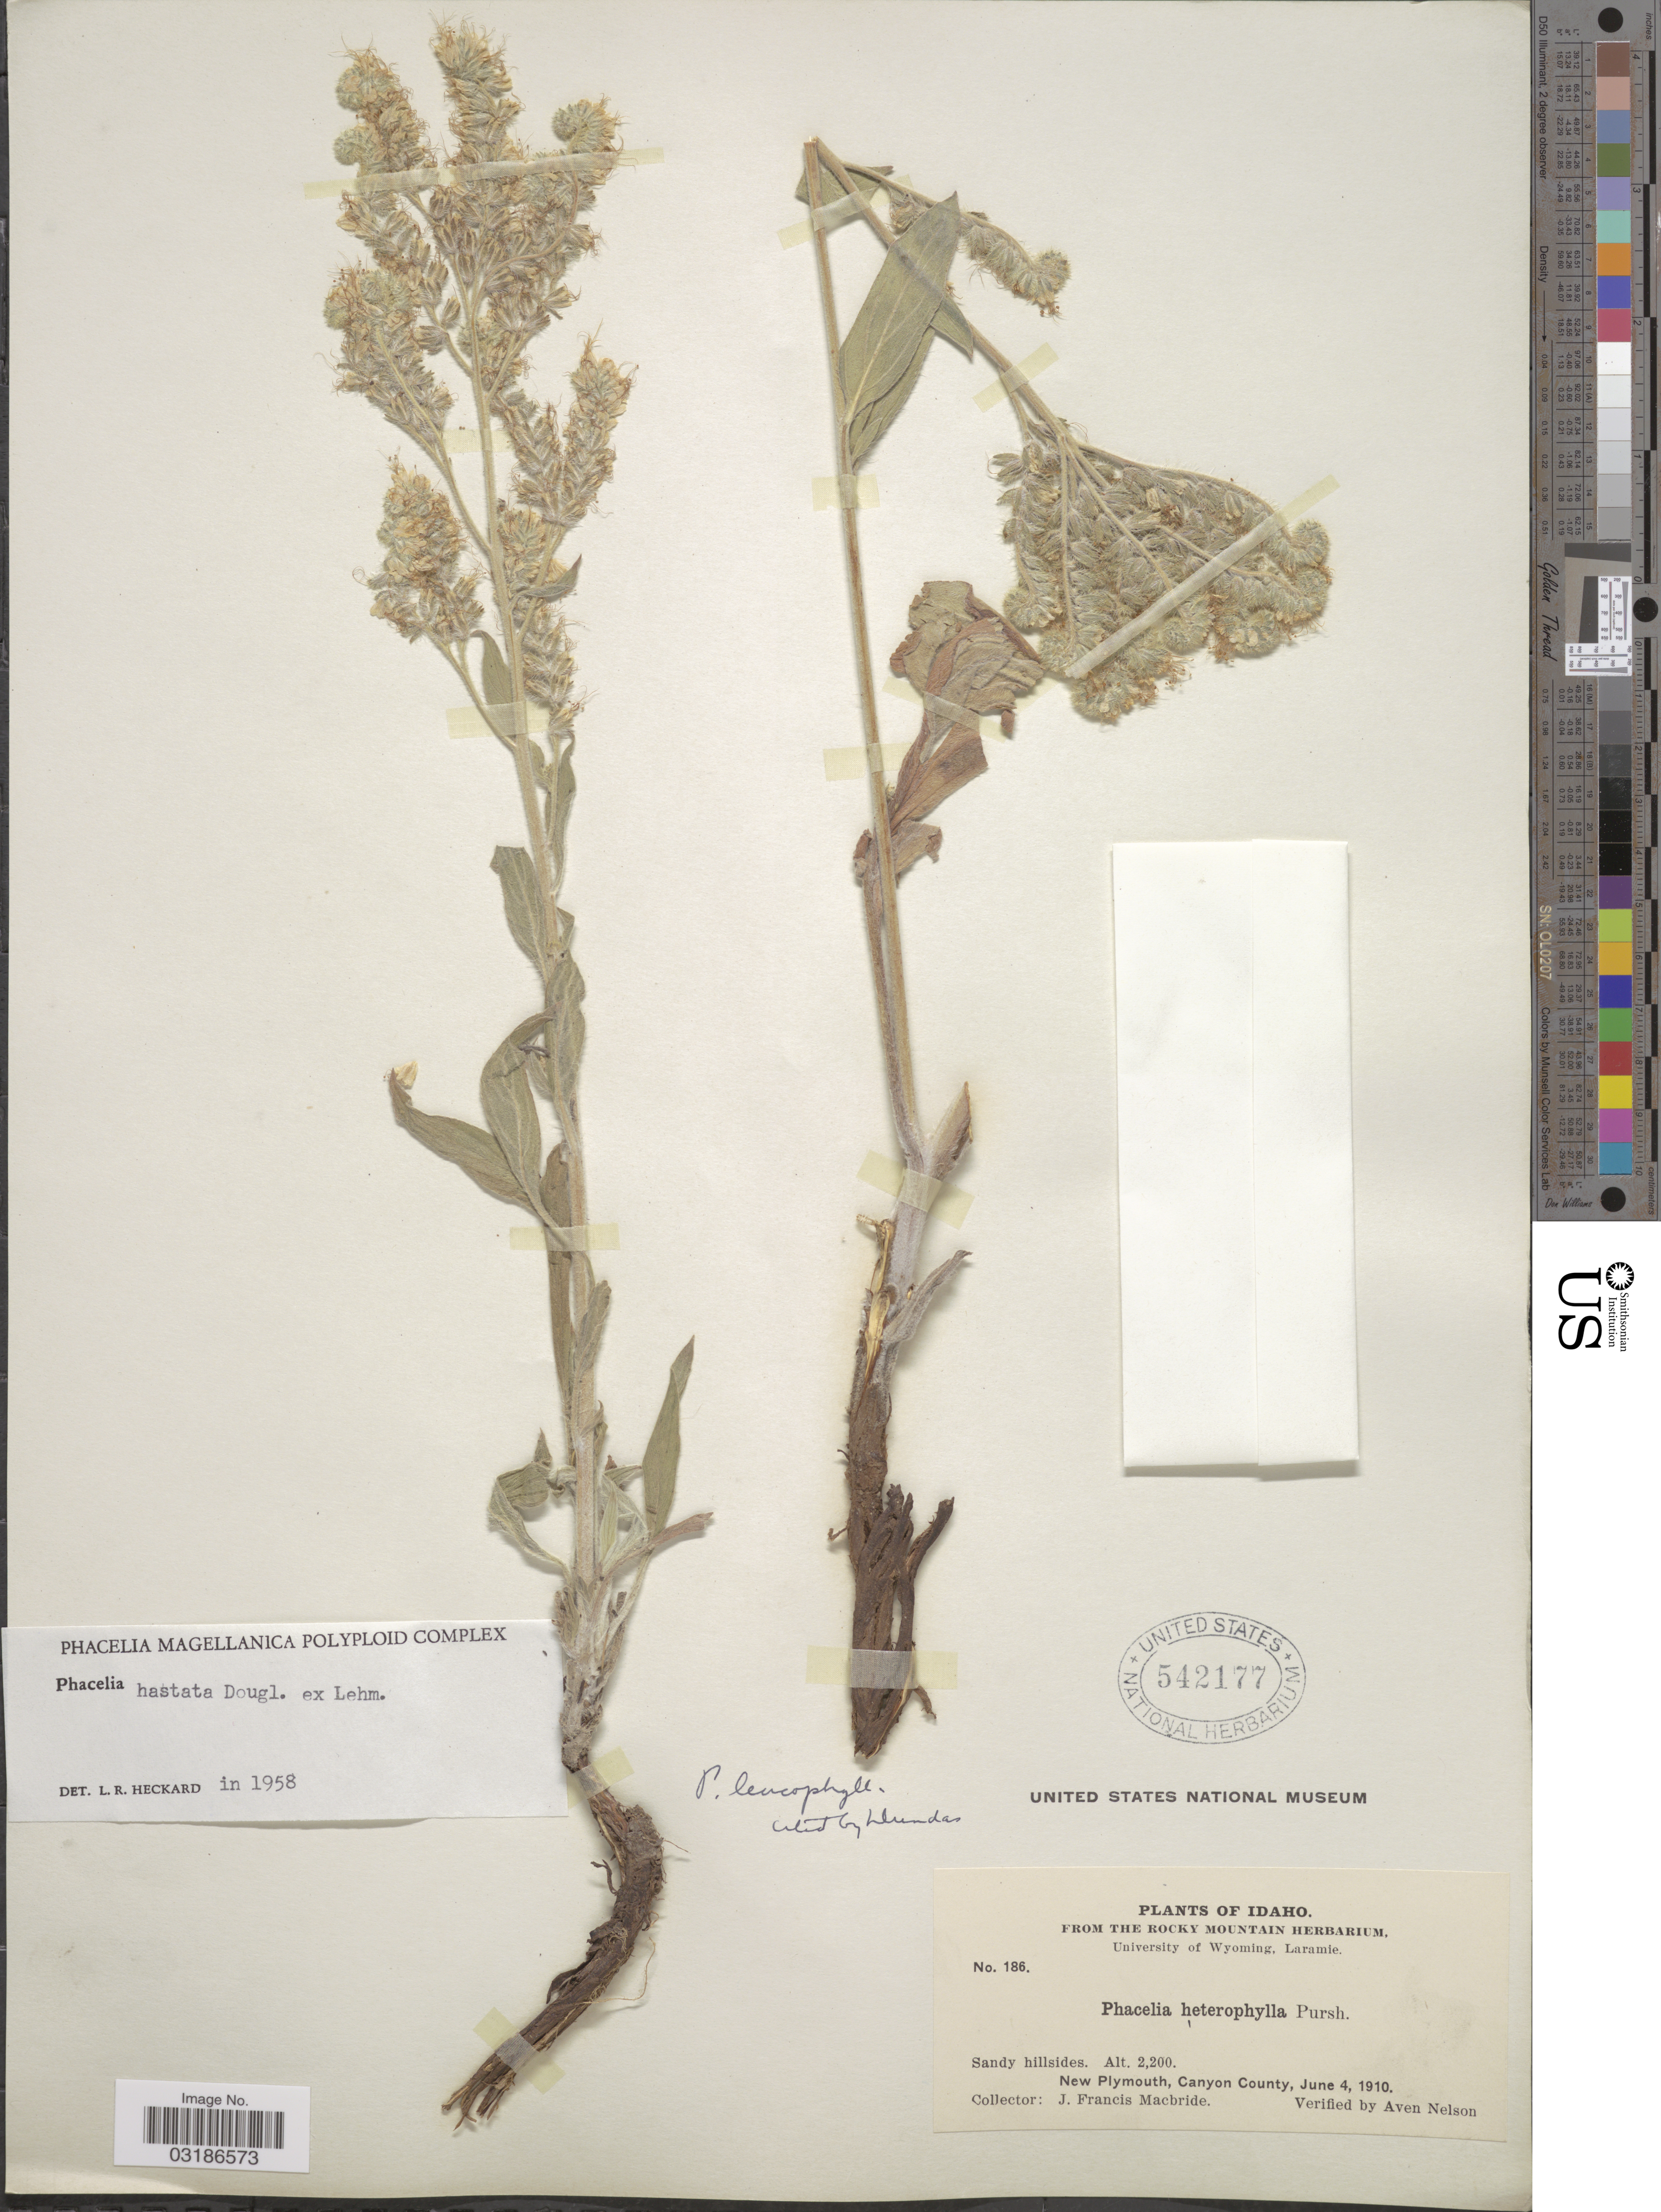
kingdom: Plantae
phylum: Tracheophyta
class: Magnoliopsida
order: Boraginales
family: Hydrophyllaceae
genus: Phacelia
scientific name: Phacelia hastata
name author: Douglas ex Lehm.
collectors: J. F. Macbride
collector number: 186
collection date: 1910-06-04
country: United States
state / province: Idaho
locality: New Plymouth, Canyon County.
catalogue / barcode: US 542177